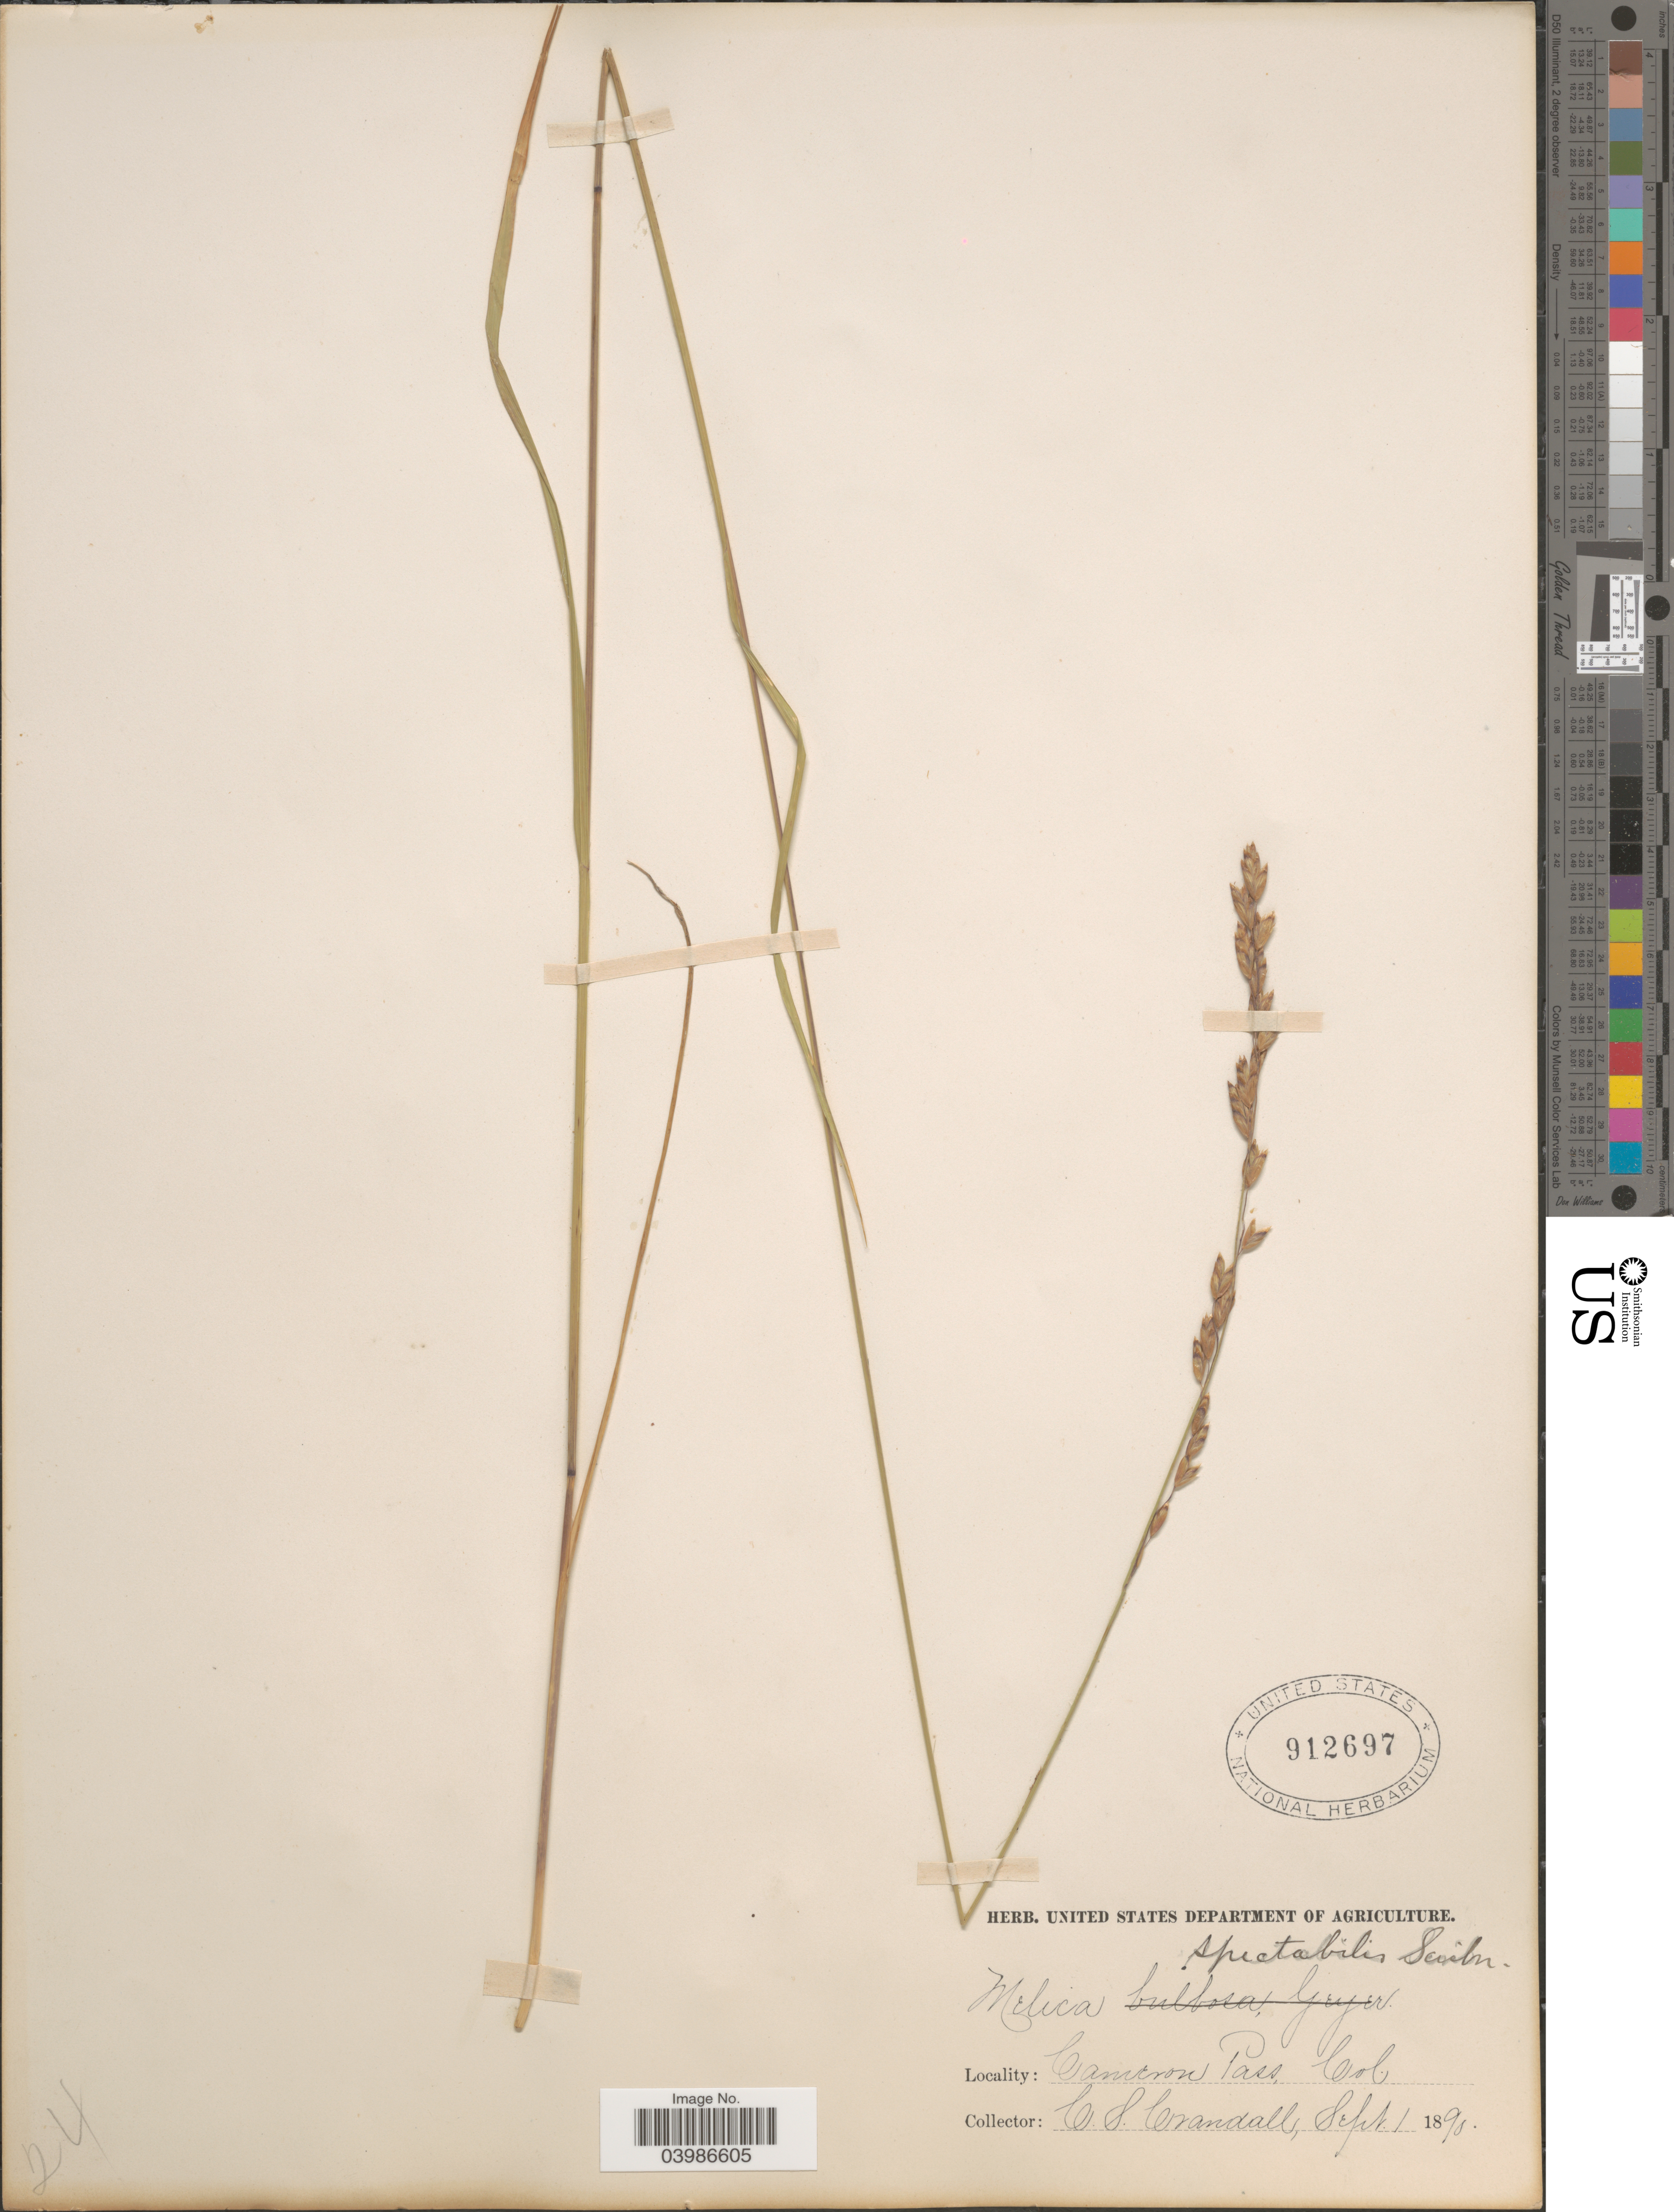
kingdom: Plantae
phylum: Tracheophyta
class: Liliopsida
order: Poales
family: Poaceae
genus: Melica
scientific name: Melica spectabilis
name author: Scribn.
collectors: C. Crandall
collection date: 1890-09-01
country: United States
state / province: Colorado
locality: Cameron Pass.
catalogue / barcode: US 912697